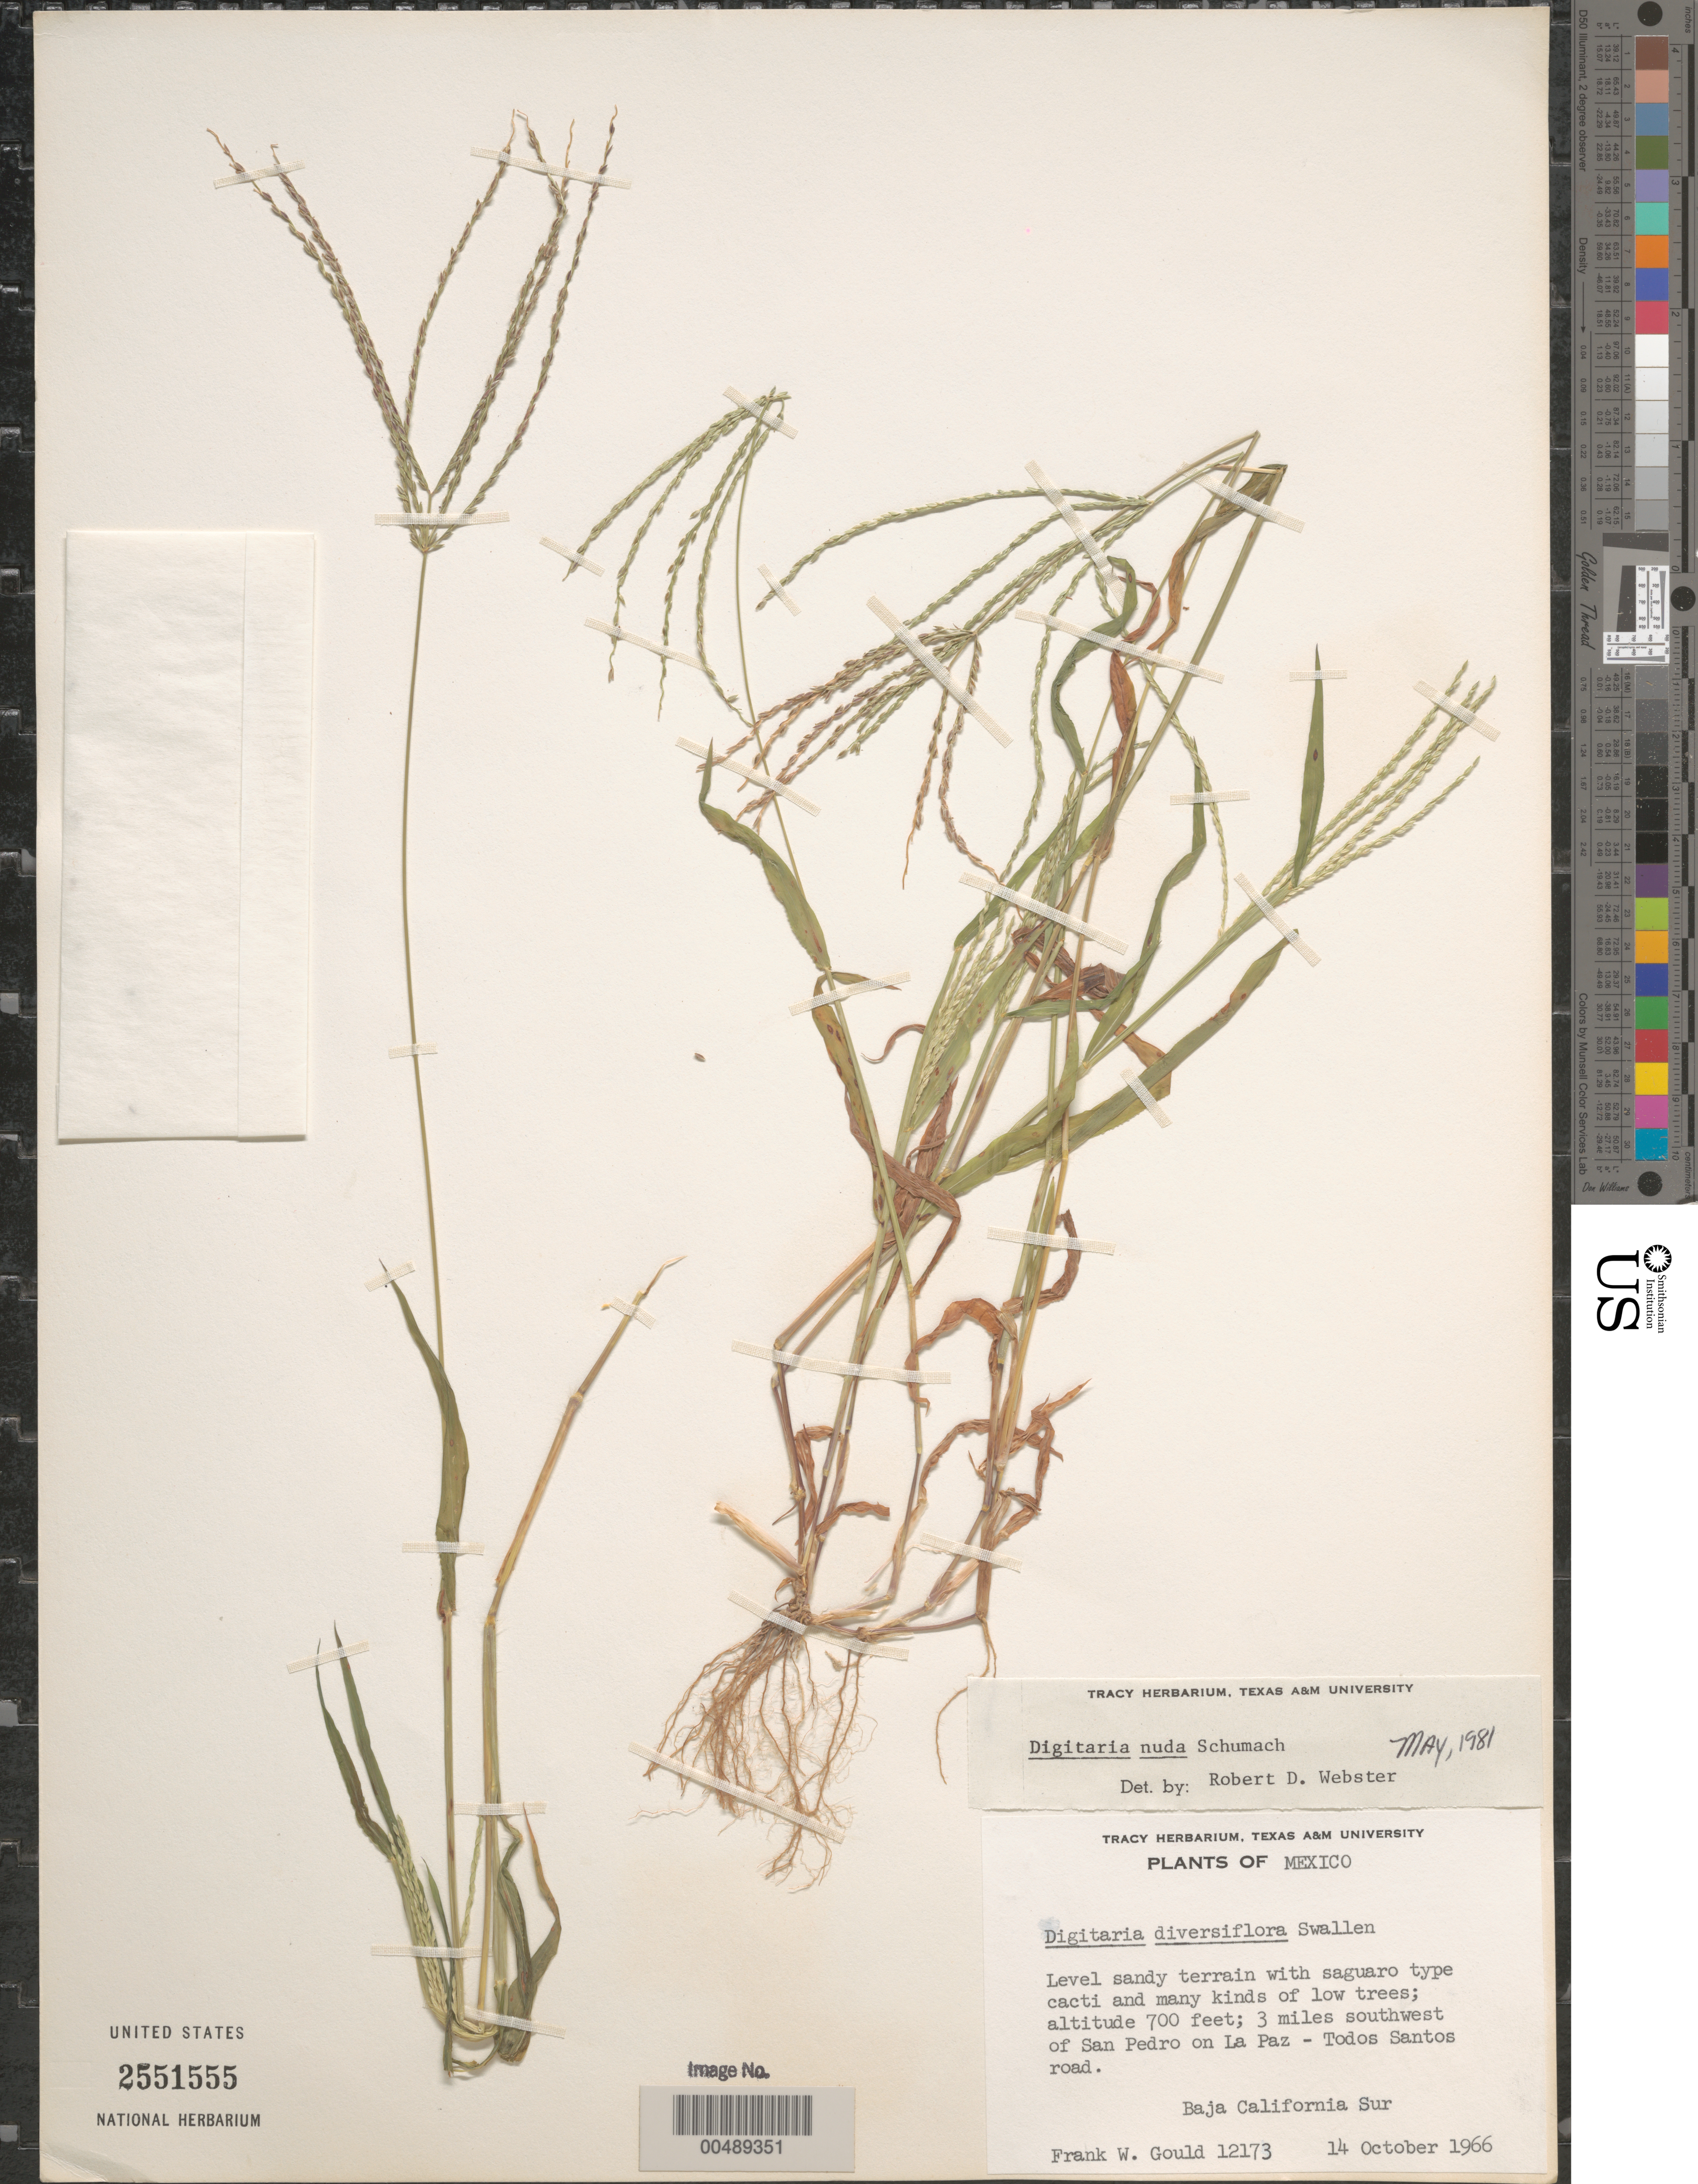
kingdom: Plantae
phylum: Tracheophyta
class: Liliopsida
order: Poales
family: Poaceae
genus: Digitaria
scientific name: Digitaria nuda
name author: Schumach.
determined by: Webster, Robert D.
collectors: F. W. Gould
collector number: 12173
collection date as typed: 14 Oct 1966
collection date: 1966-10-14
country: Mexico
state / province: Baja California Sur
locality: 3 mi SW of San Pedro on La Paz - Todos Santos Rd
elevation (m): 213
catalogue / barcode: US 2551555